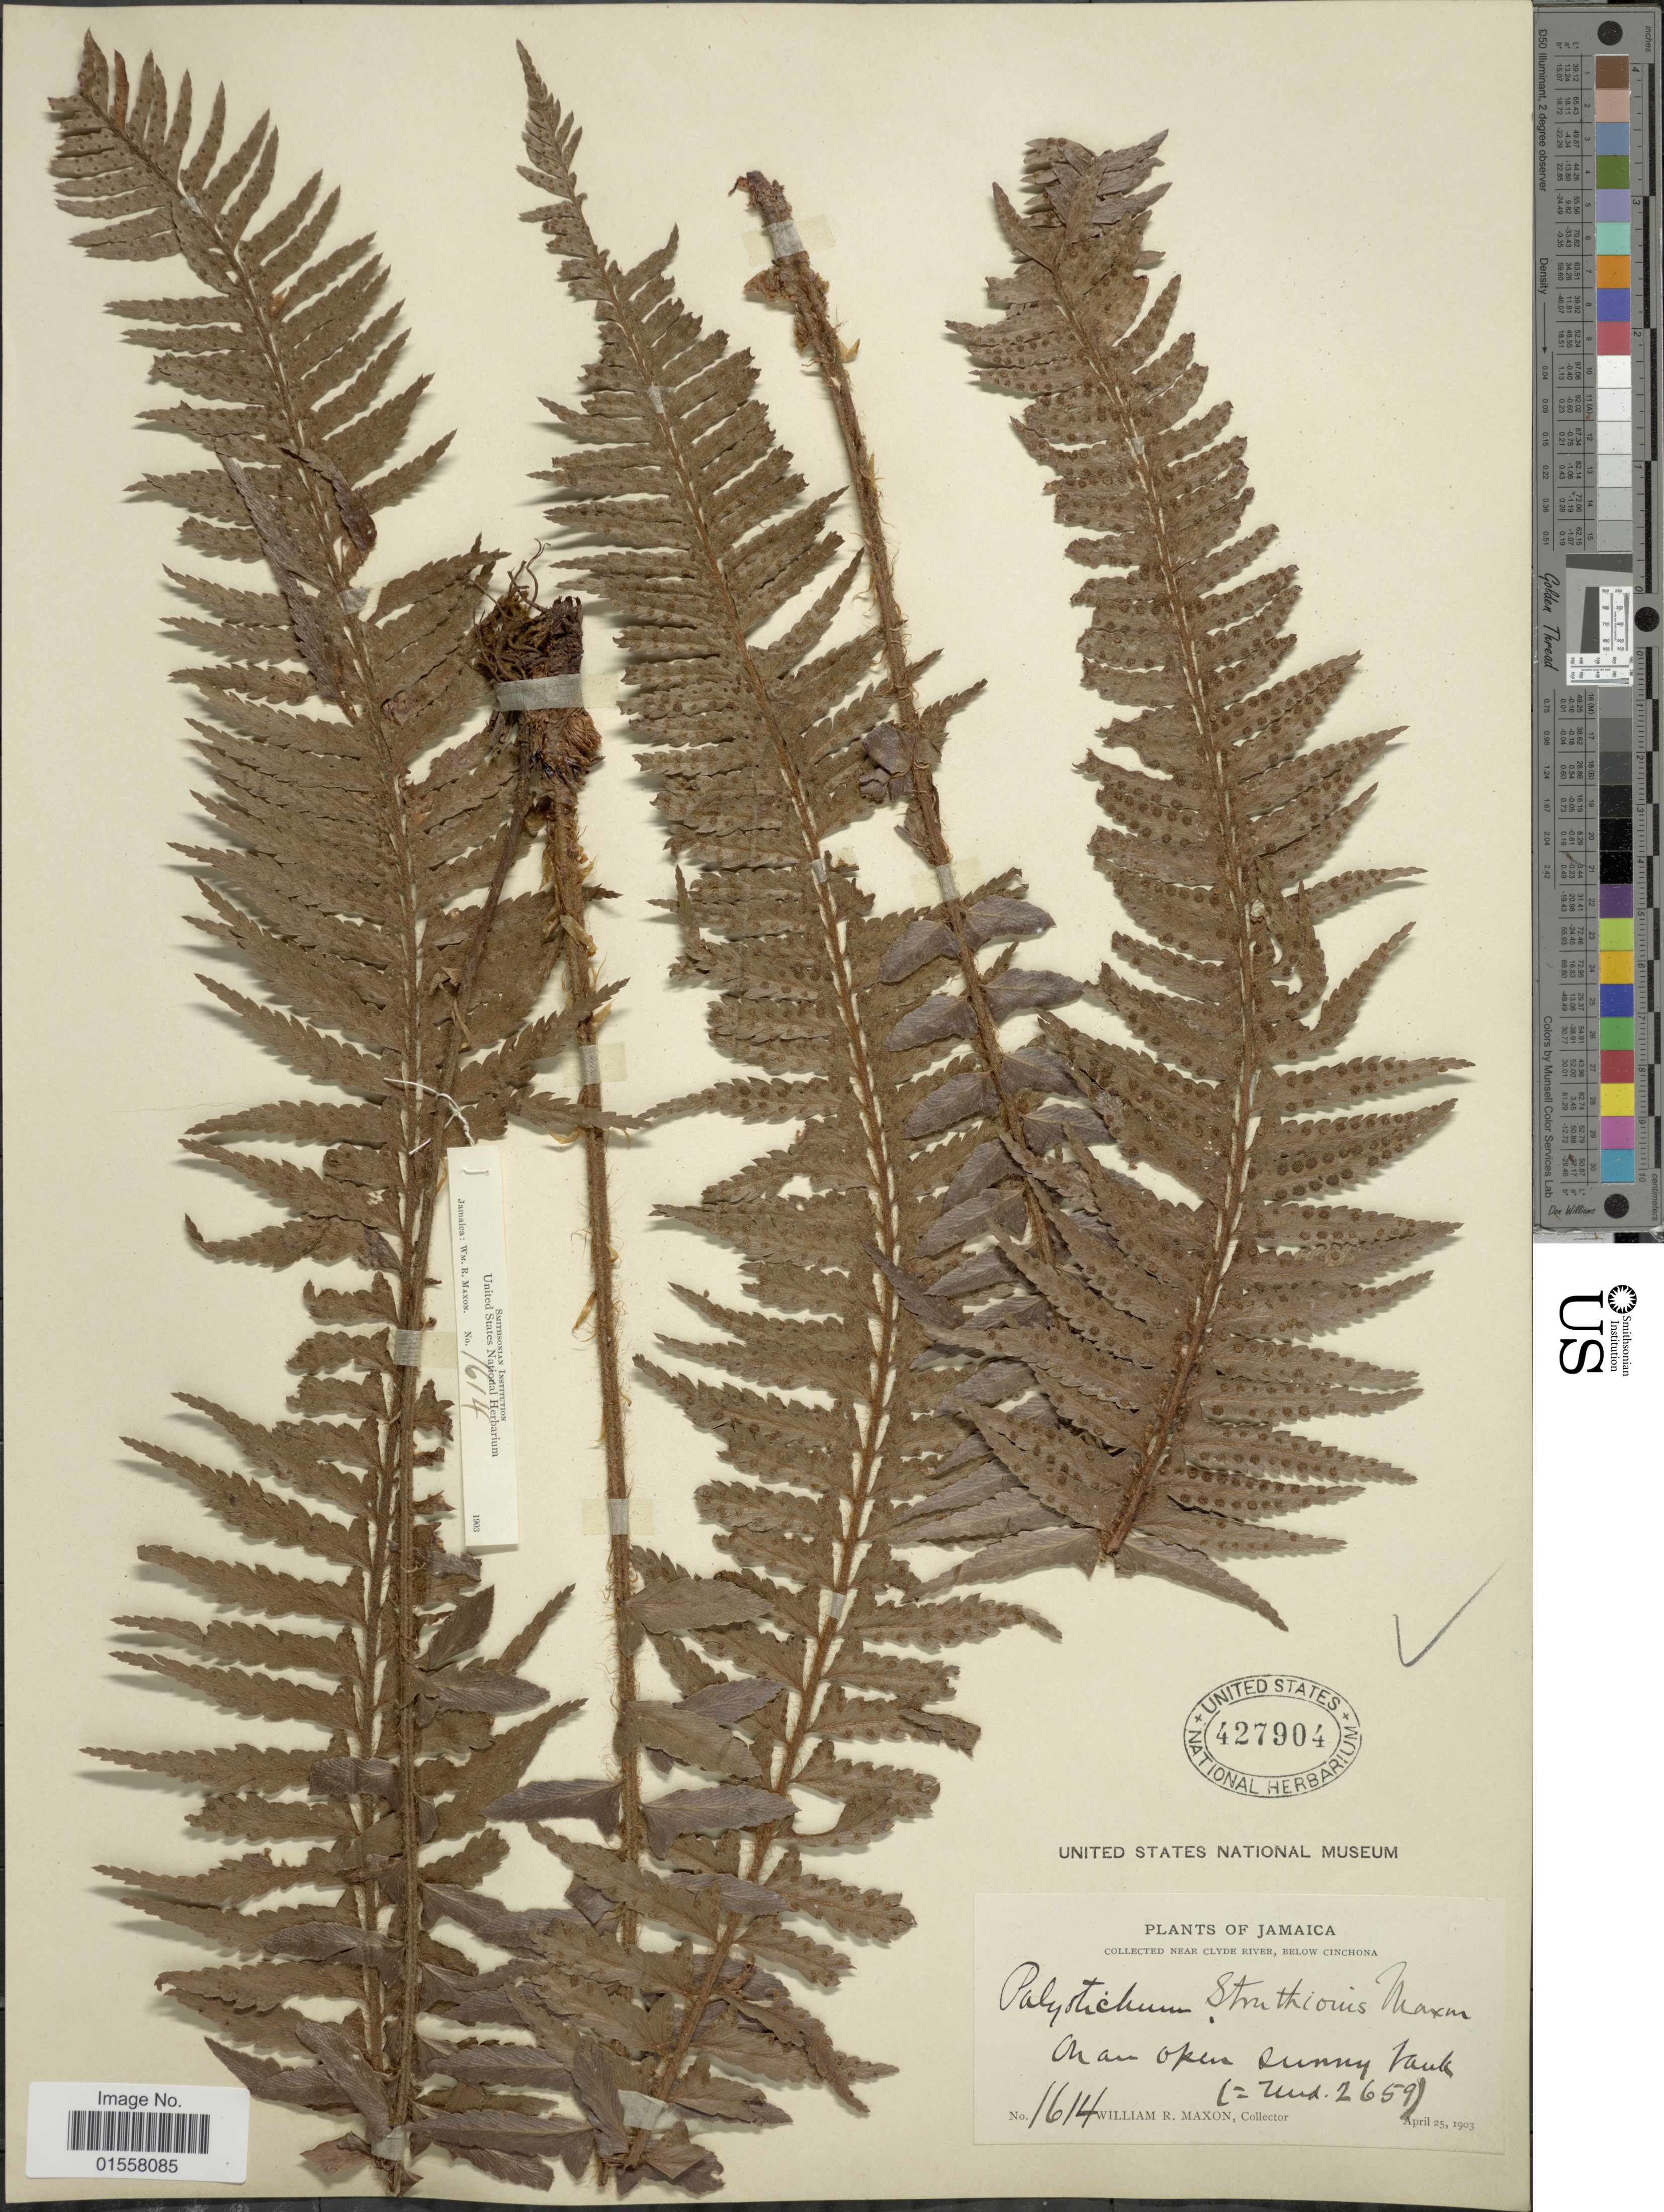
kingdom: Plantae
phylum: Tracheophyta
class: Polypodiopsida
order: Polypodiales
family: Dryopteridaceae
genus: Polystichum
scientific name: Polystichum mucronatum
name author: (Sw.) C. Presl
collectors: W. R. Maxon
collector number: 1614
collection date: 1903-04-25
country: Jamaica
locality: Near Clyde River, below Cinchona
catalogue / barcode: US 427904